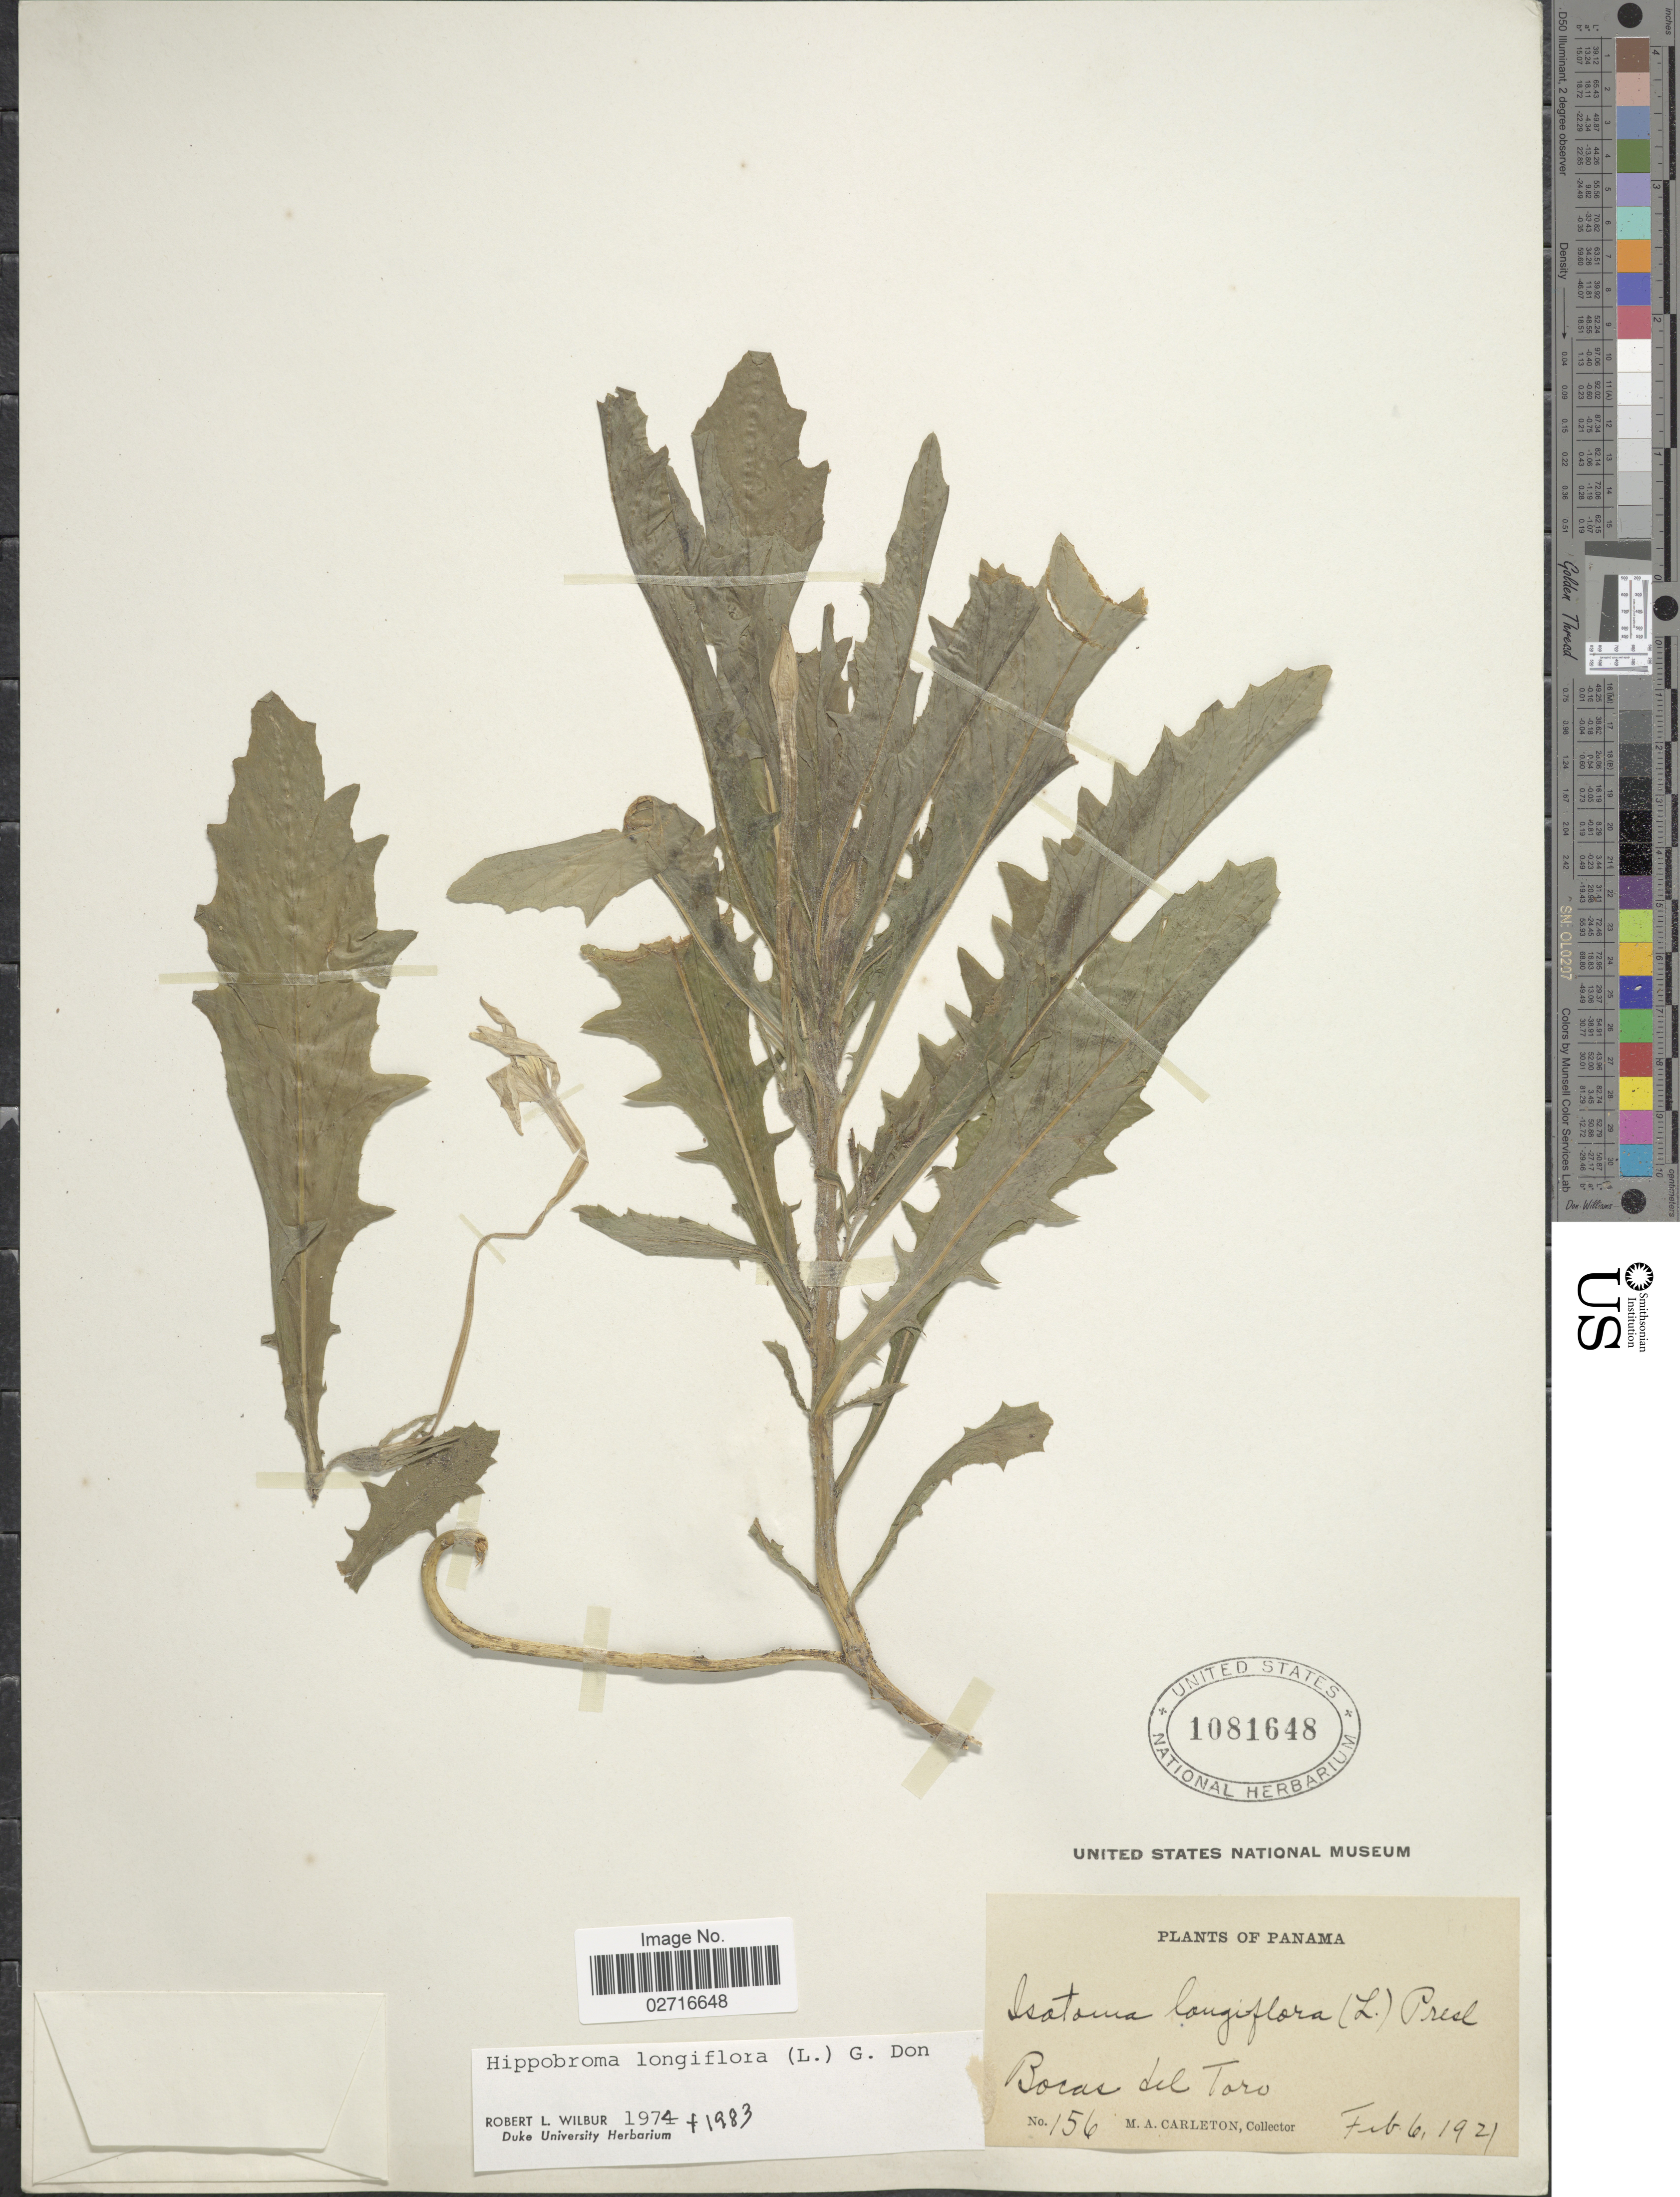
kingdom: Plantae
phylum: Tracheophyta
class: Magnoliopsida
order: Asterales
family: Campanulaceae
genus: Hippobroma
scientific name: Hippobroma longiflora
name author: (L.) G. Don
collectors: M. A. Carleton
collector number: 156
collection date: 1921-02-06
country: Panama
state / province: Bocas del Toro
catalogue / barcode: US 1081648